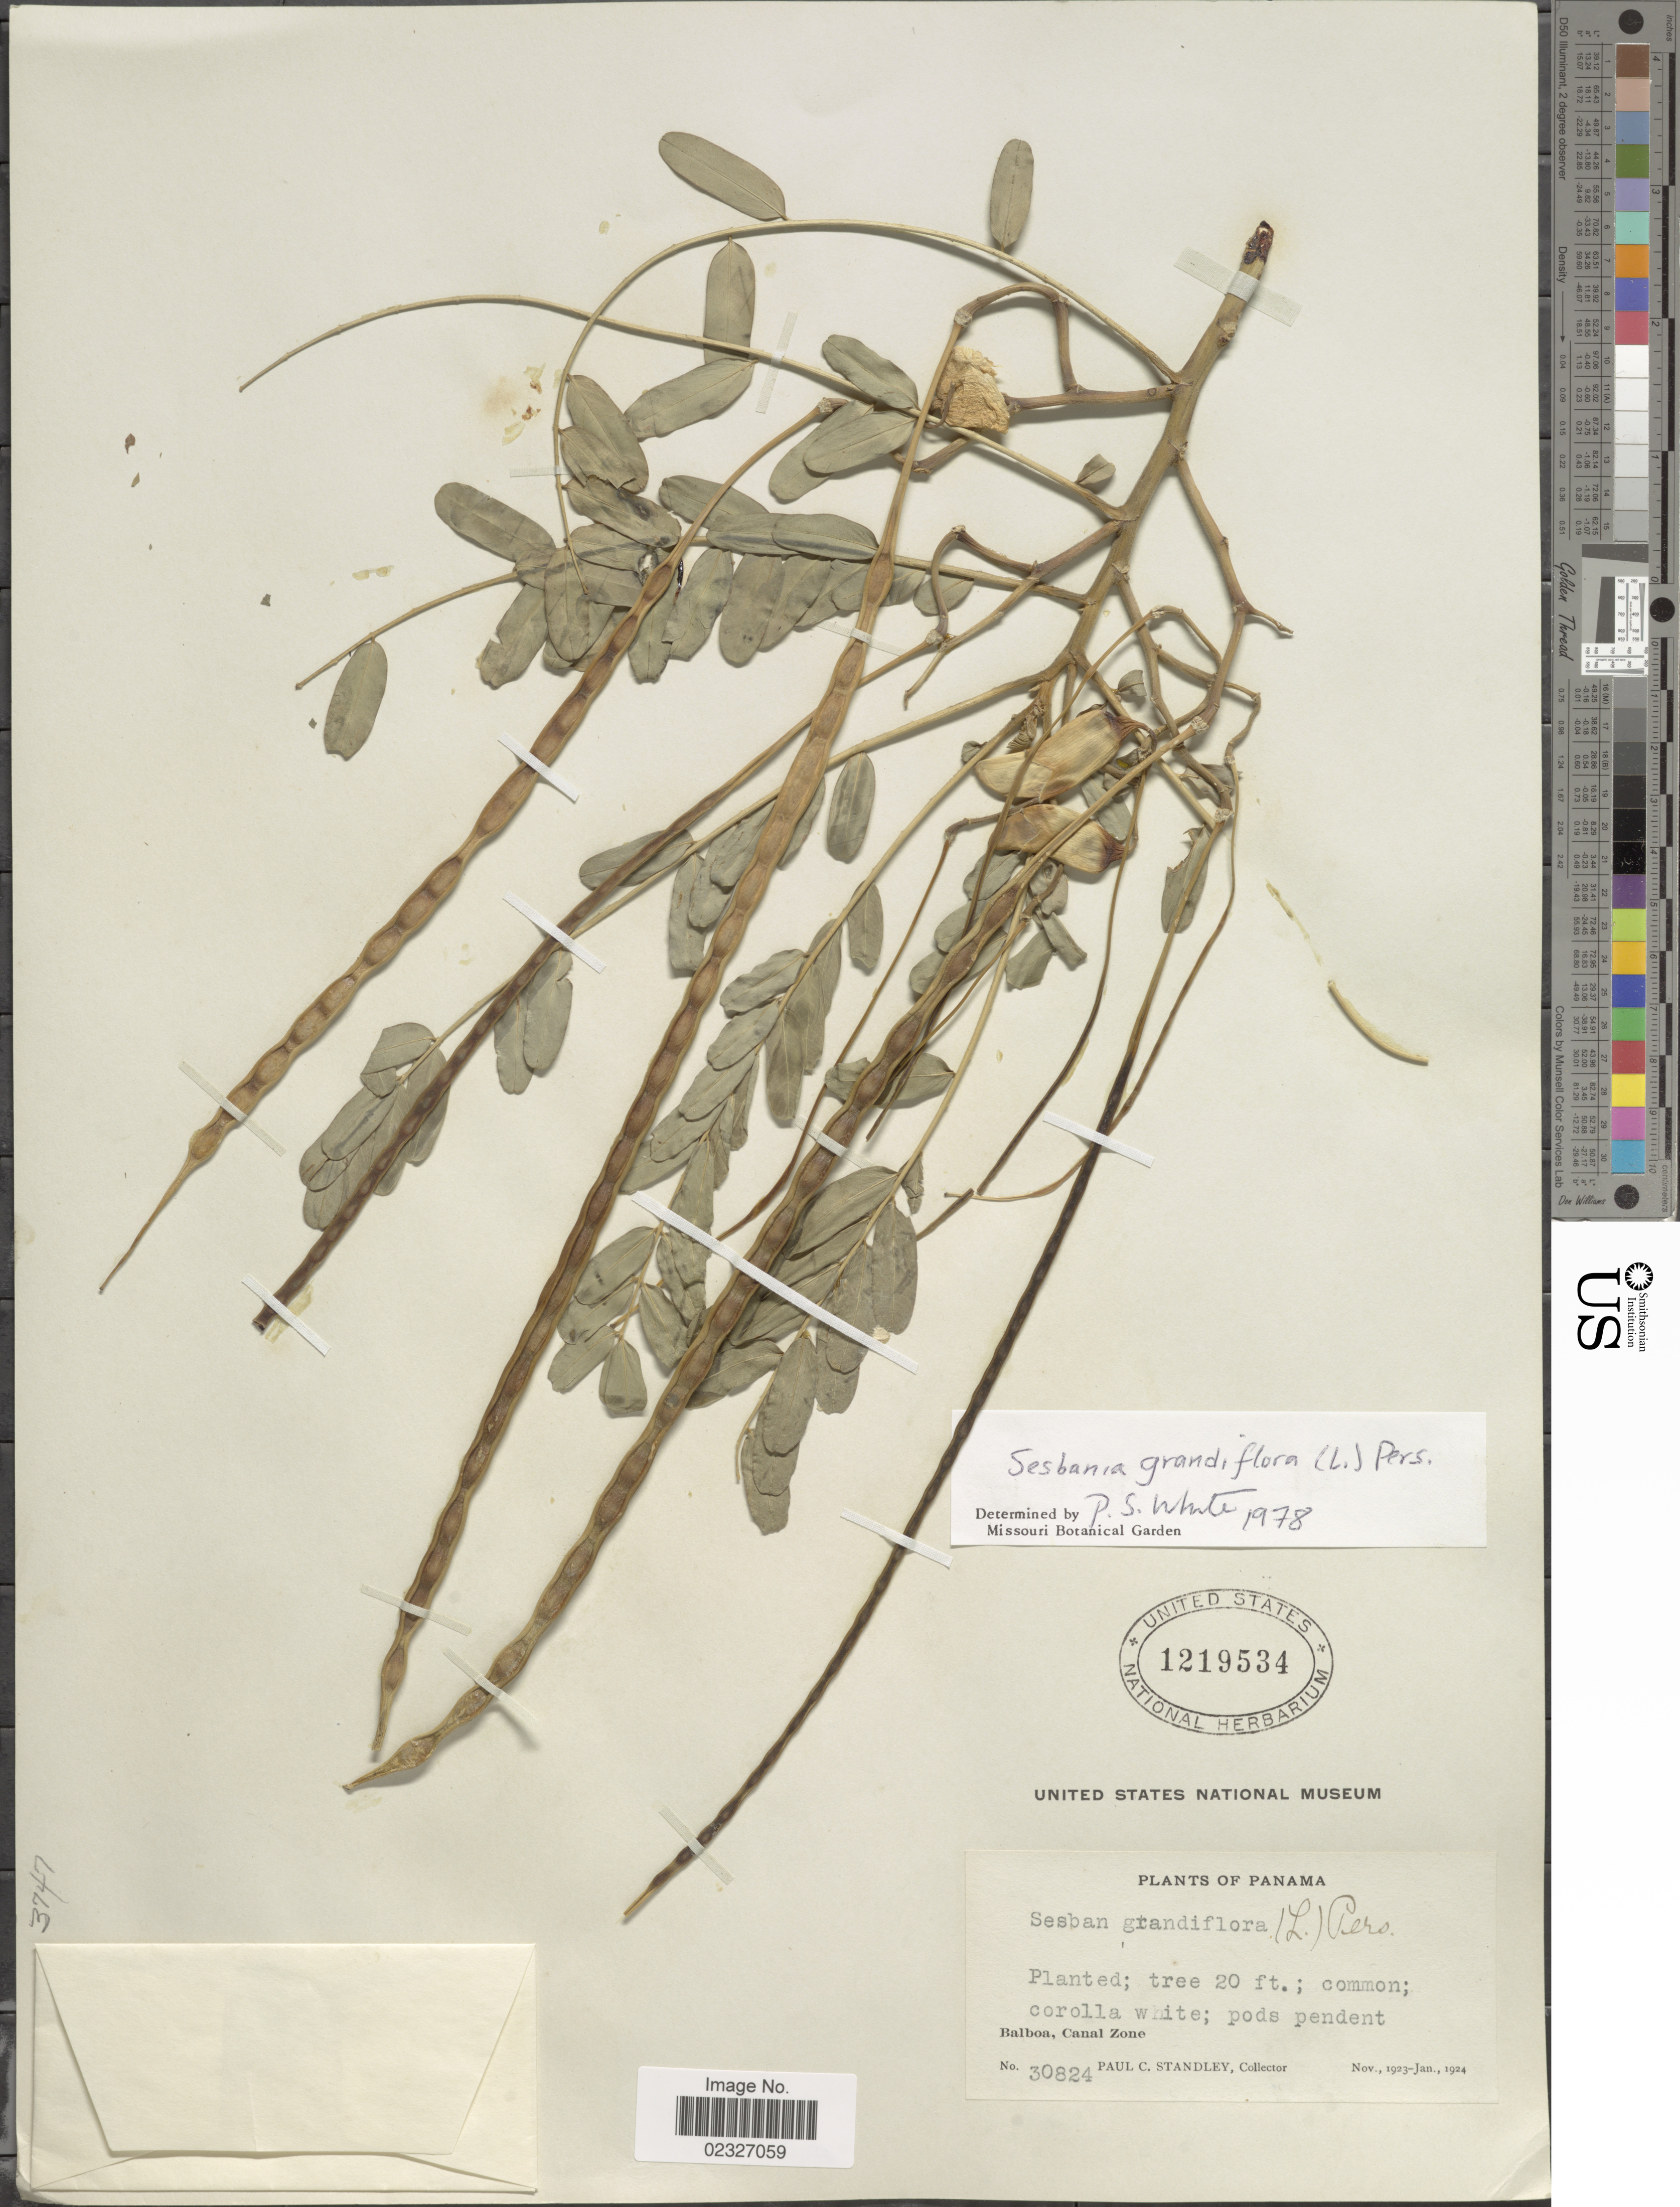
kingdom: Plantae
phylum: Tracheophyta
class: Magnoliopsida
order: Fabales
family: Fabaceae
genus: Sesbania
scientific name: Sesbania grandiflora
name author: (L.) Poir.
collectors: P. C. Standley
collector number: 30824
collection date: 1923-11/1924-01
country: Panama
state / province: Colón / Panamá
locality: Balboa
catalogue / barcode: US 1219534